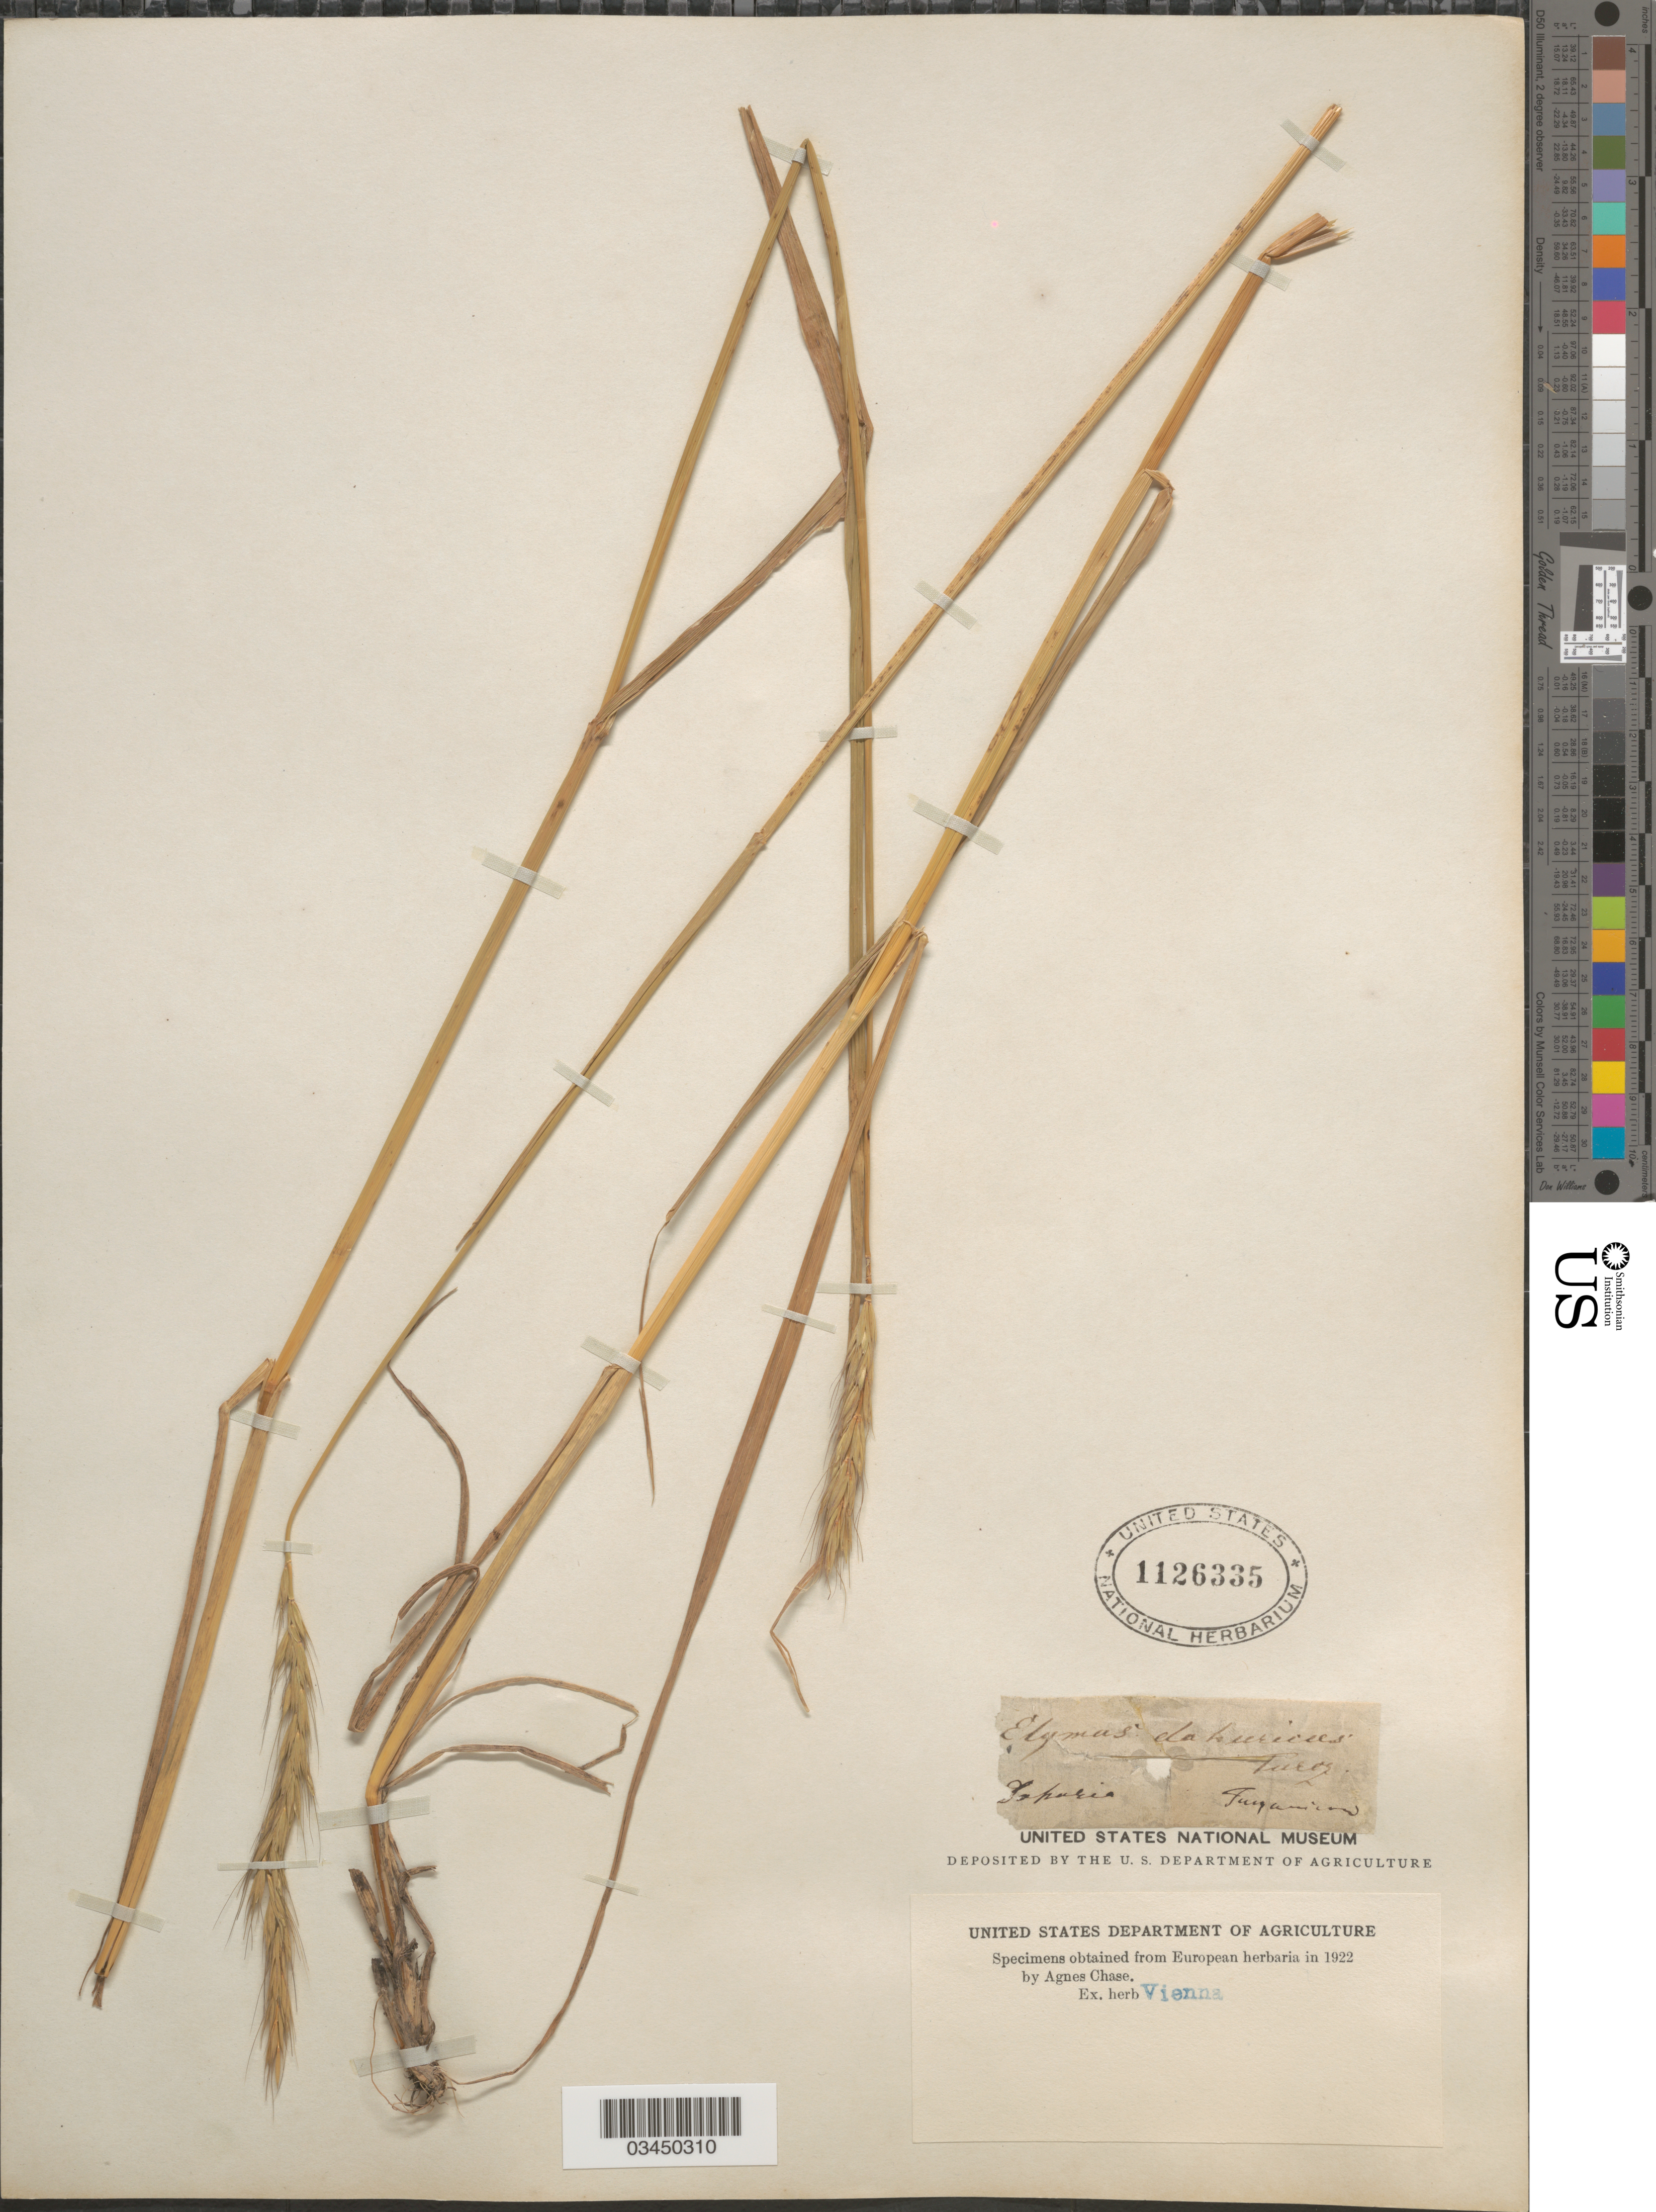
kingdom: Plantae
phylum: Tracheophyta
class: Liliopsida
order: Poales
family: Poaceae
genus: Elymus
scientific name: Elymus dahuricus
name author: Turcz. ex Griseb.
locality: Dahuria.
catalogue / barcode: US 1126335